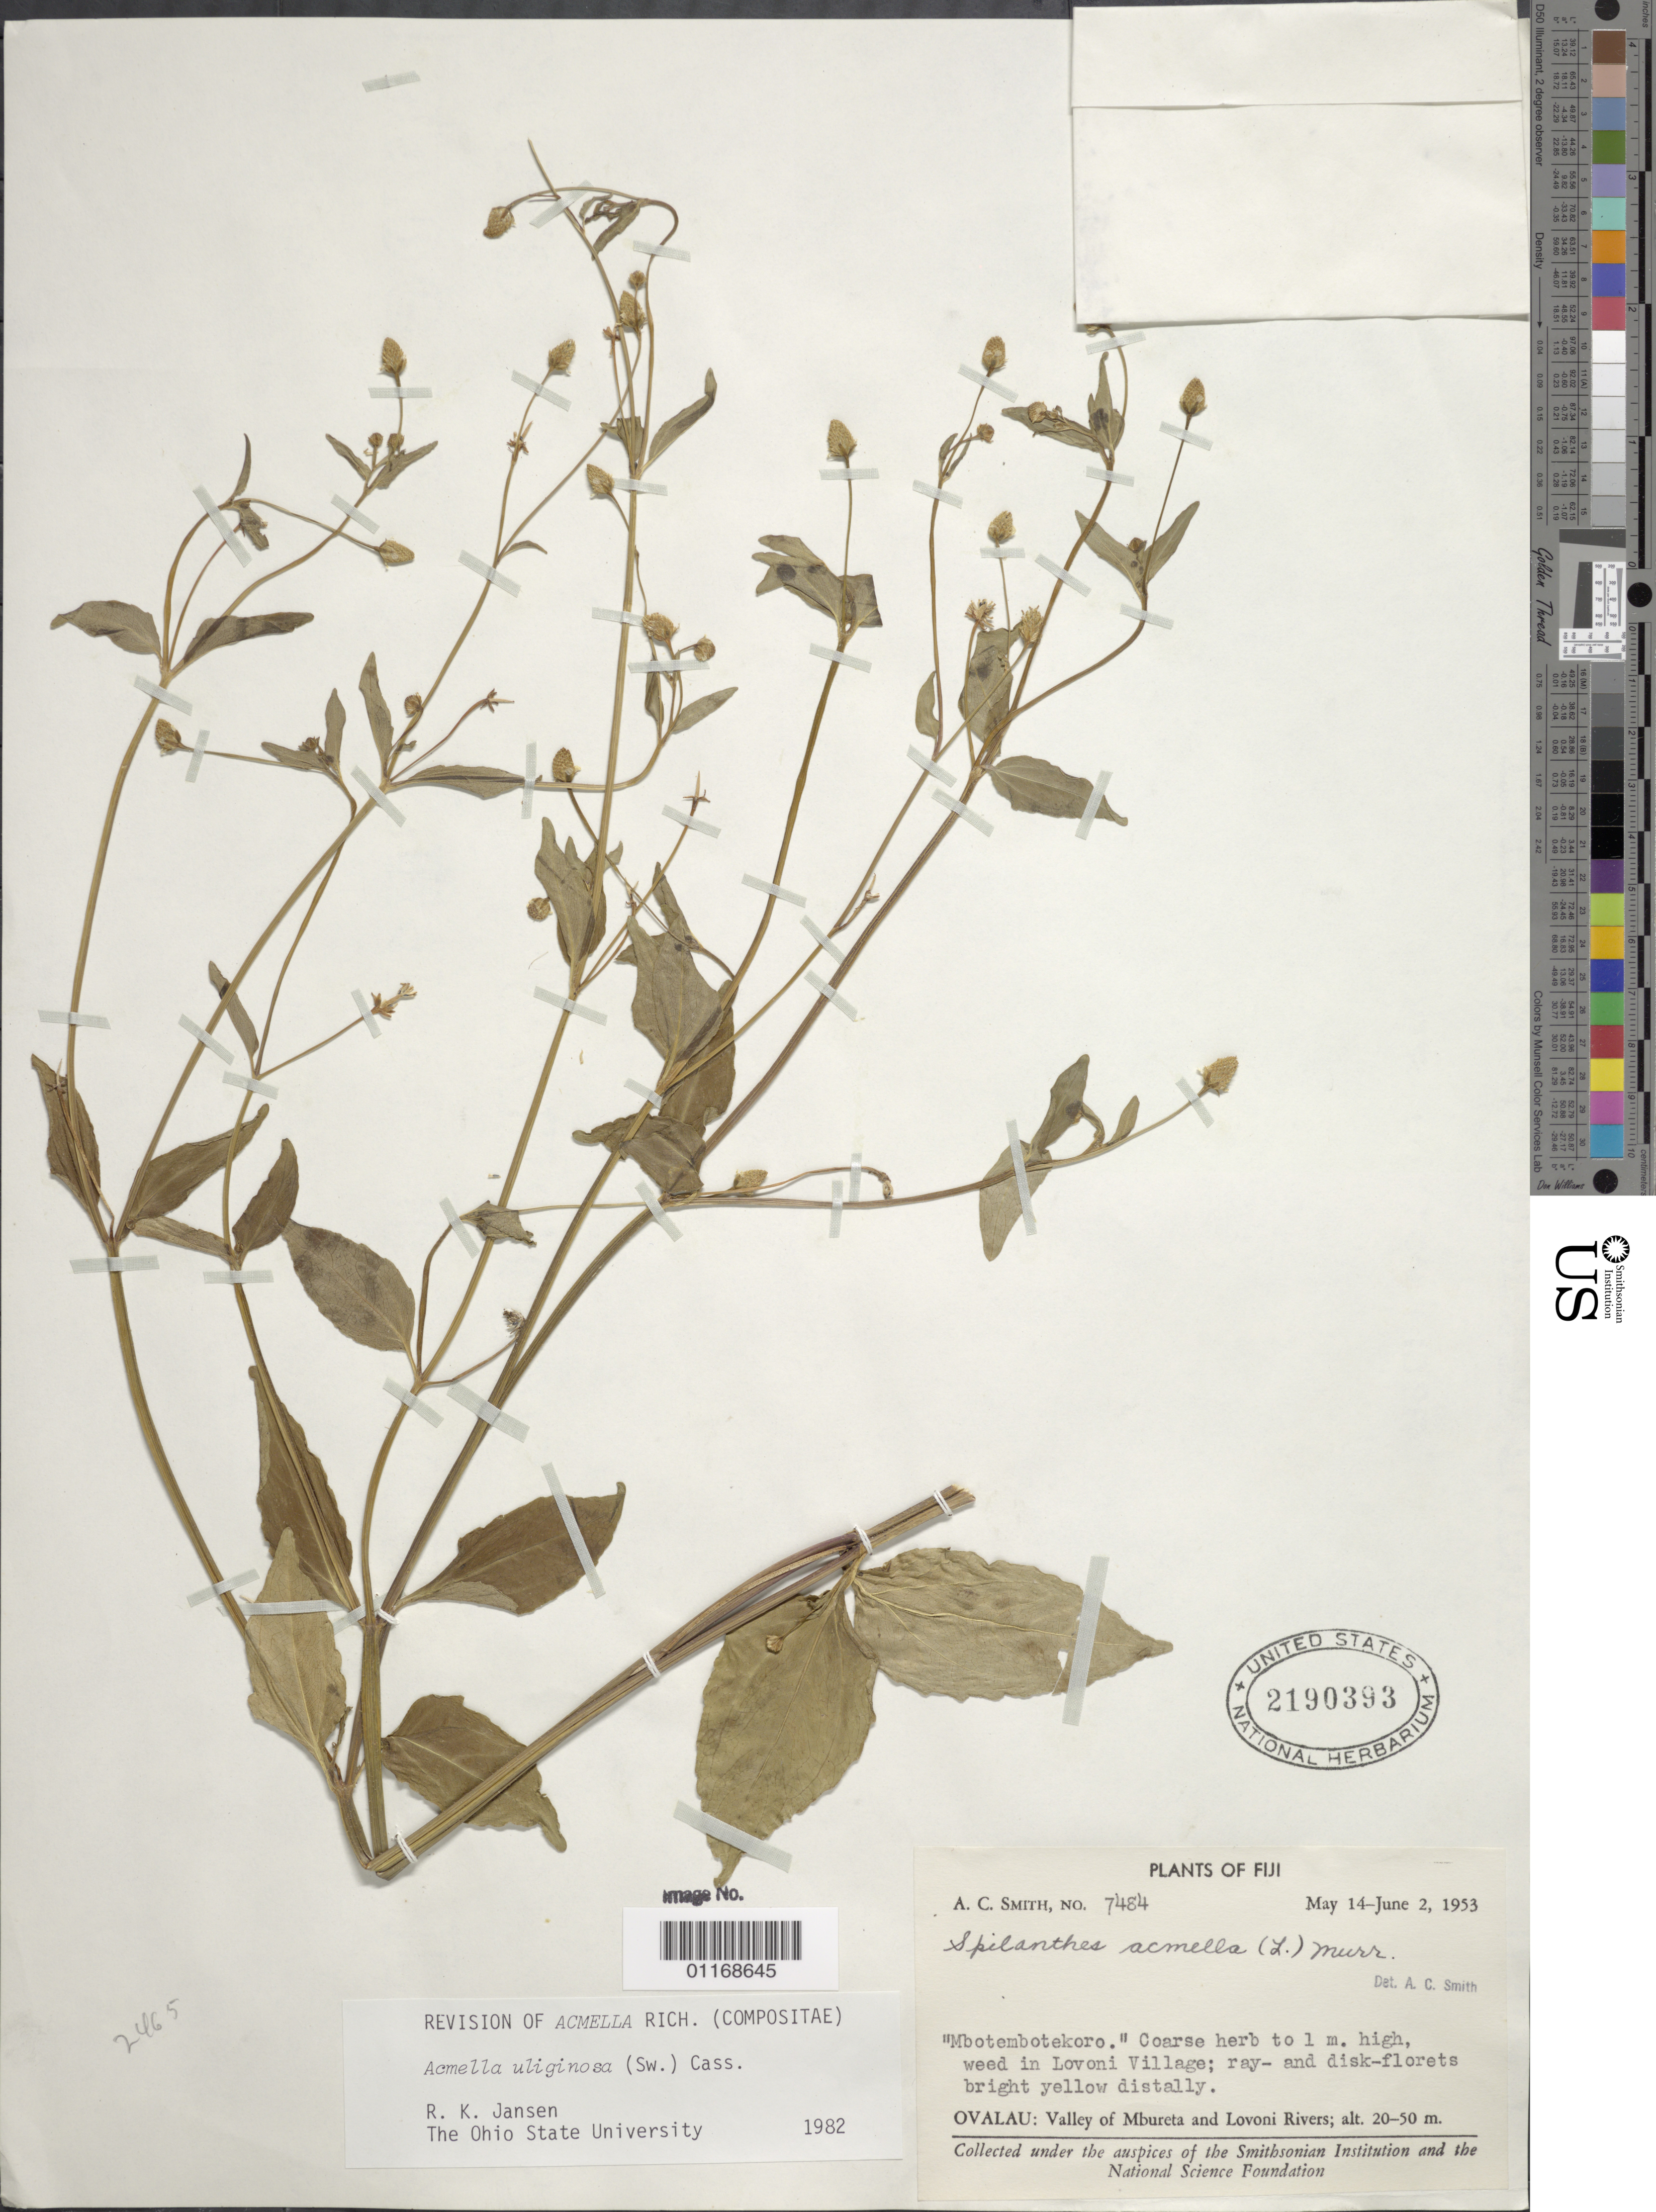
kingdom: Plantae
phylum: Tracheophyta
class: Magnoliopsida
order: Asterales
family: Asteraceae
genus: Acmella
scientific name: Acmella uliginosa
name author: (Sw.) Cass.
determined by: Jansen, R. K.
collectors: A. C. Smith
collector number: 7484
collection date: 1953-05-14/1953-06-02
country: Fiji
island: Ovalau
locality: Valley of Mbureta and Lovoni Rivers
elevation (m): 20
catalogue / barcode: US 2190393